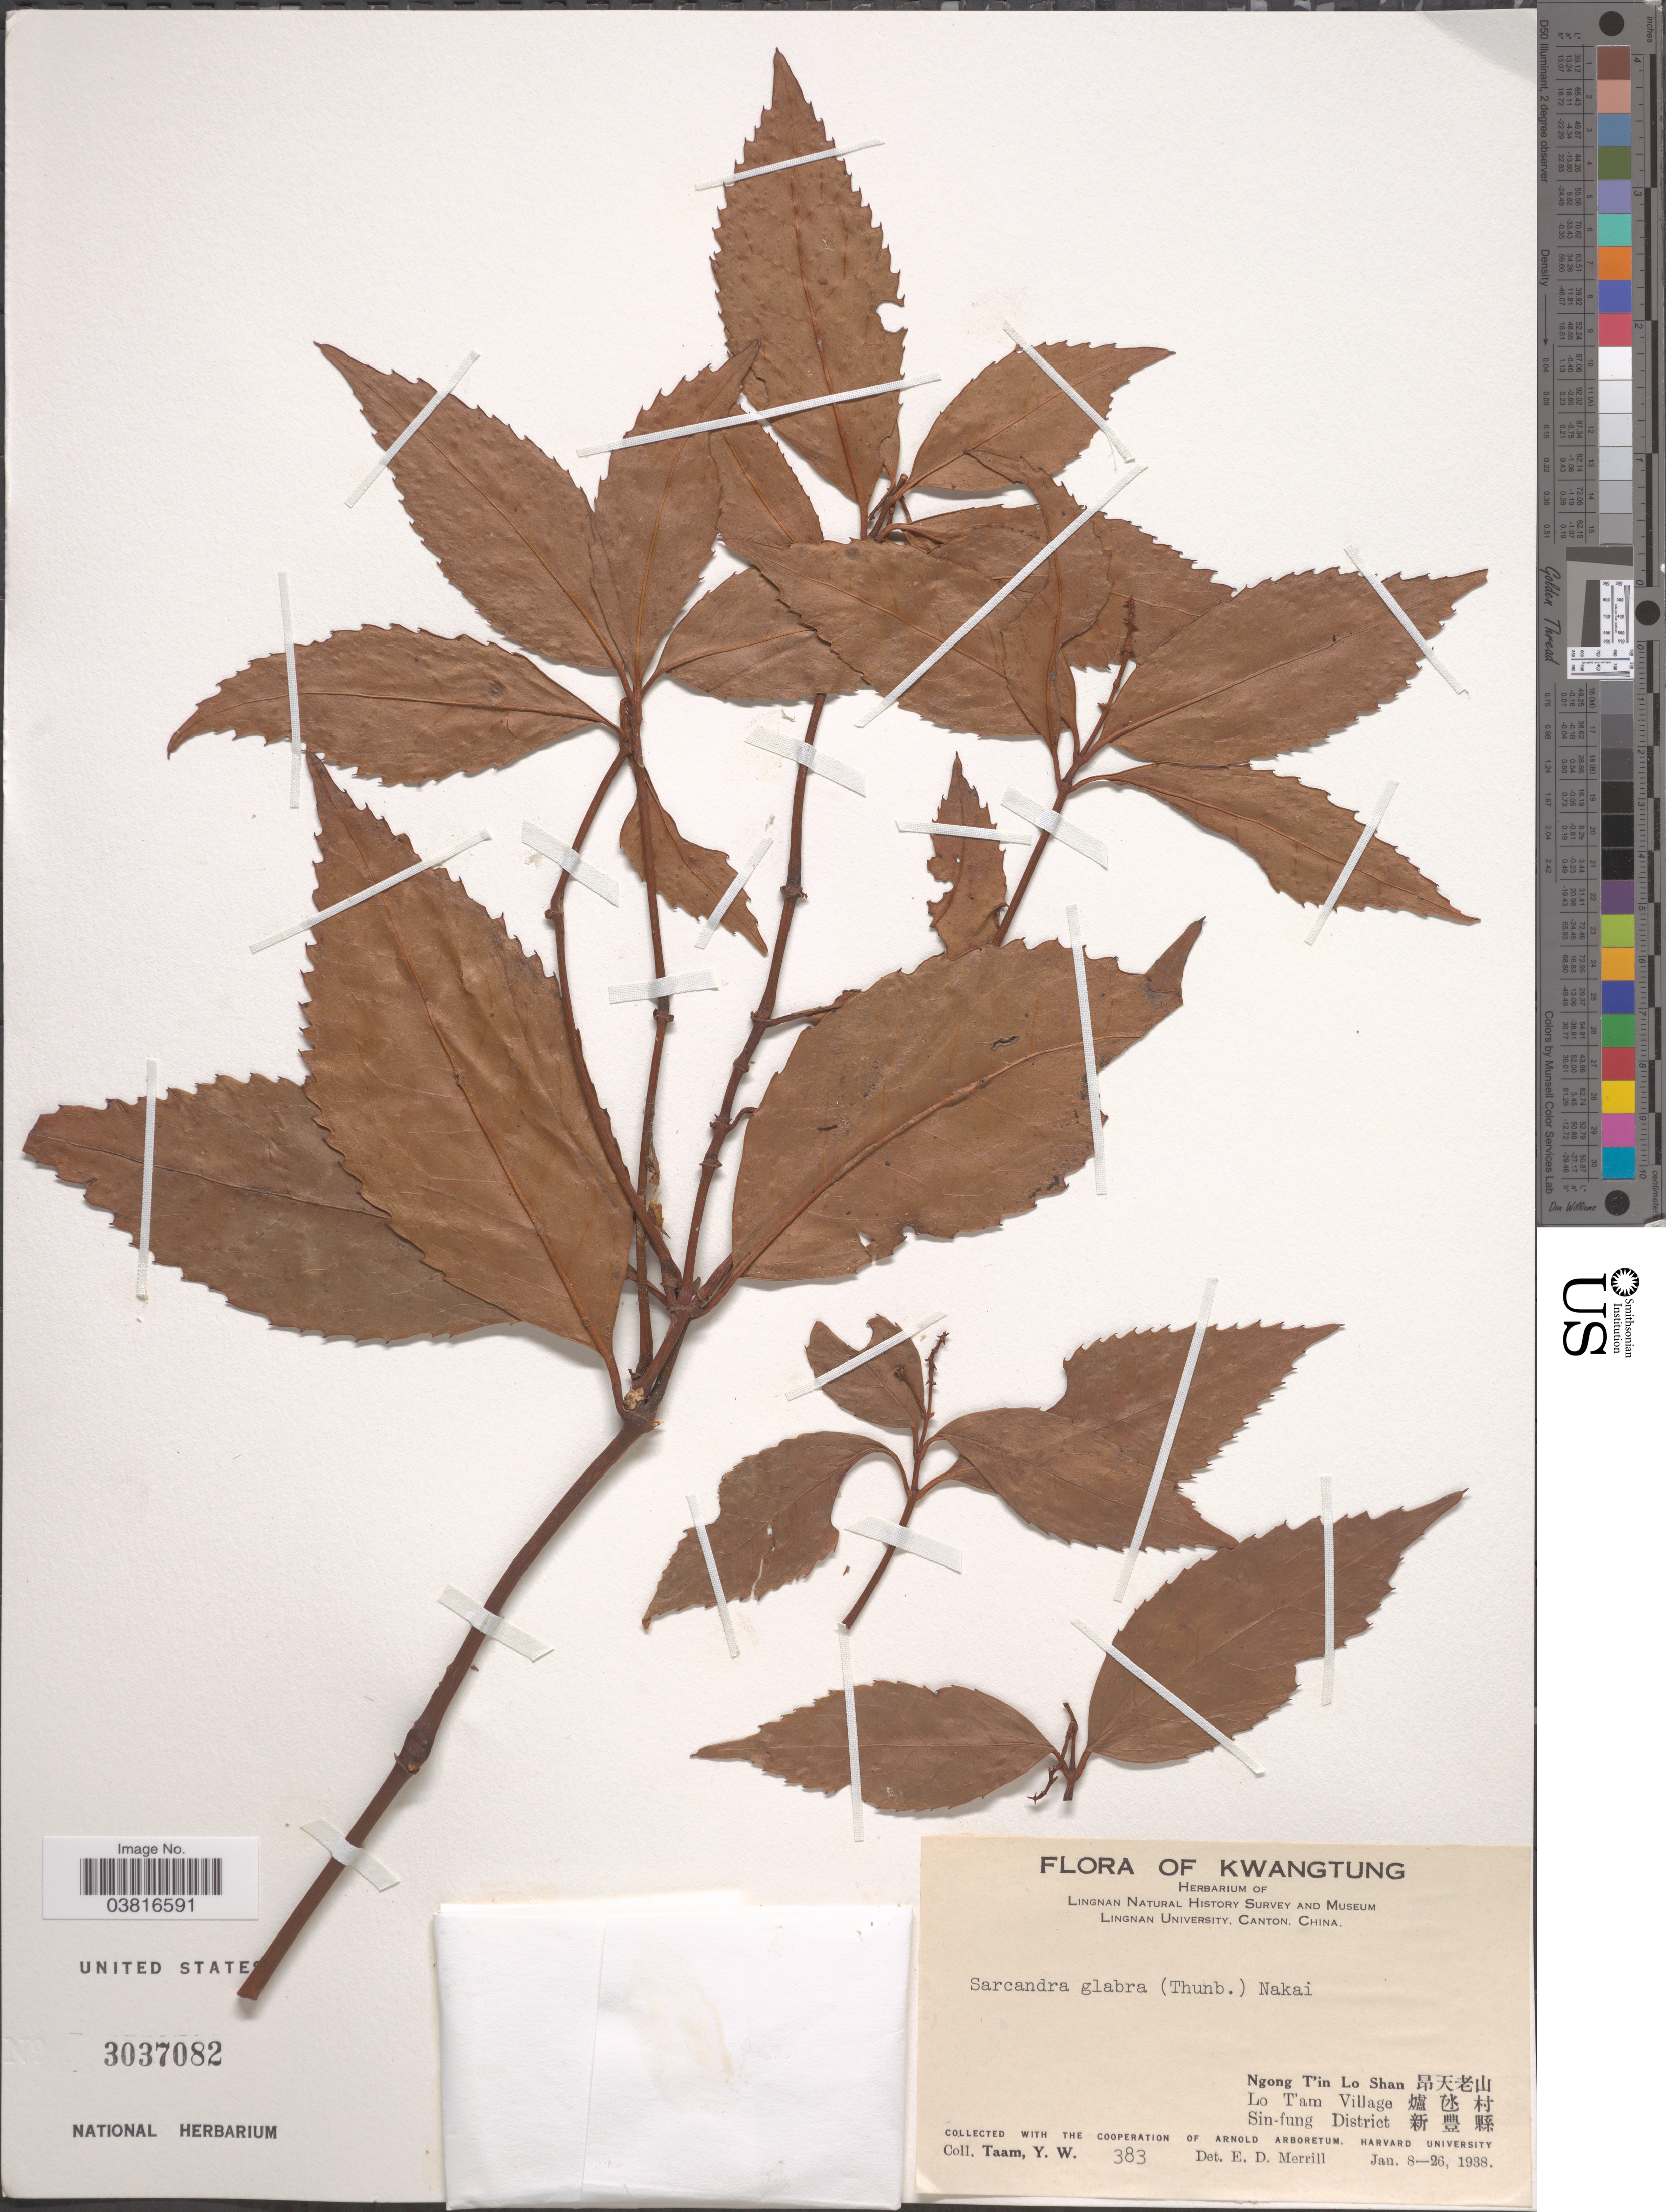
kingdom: Plantae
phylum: Tracheophyta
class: Magnoliopsida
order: Chloranthales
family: Chloranthaceae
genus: Sarcandra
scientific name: Sarcandra glabra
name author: (Thunb.) Nakai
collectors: Y. W. Taam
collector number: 383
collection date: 1938-01-08/1938-01-26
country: China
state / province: Guangdong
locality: Kwangtung. Ngong T'in Lo Shan X. Lo T'am Village X. Sin-fung District X.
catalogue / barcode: US 3037082